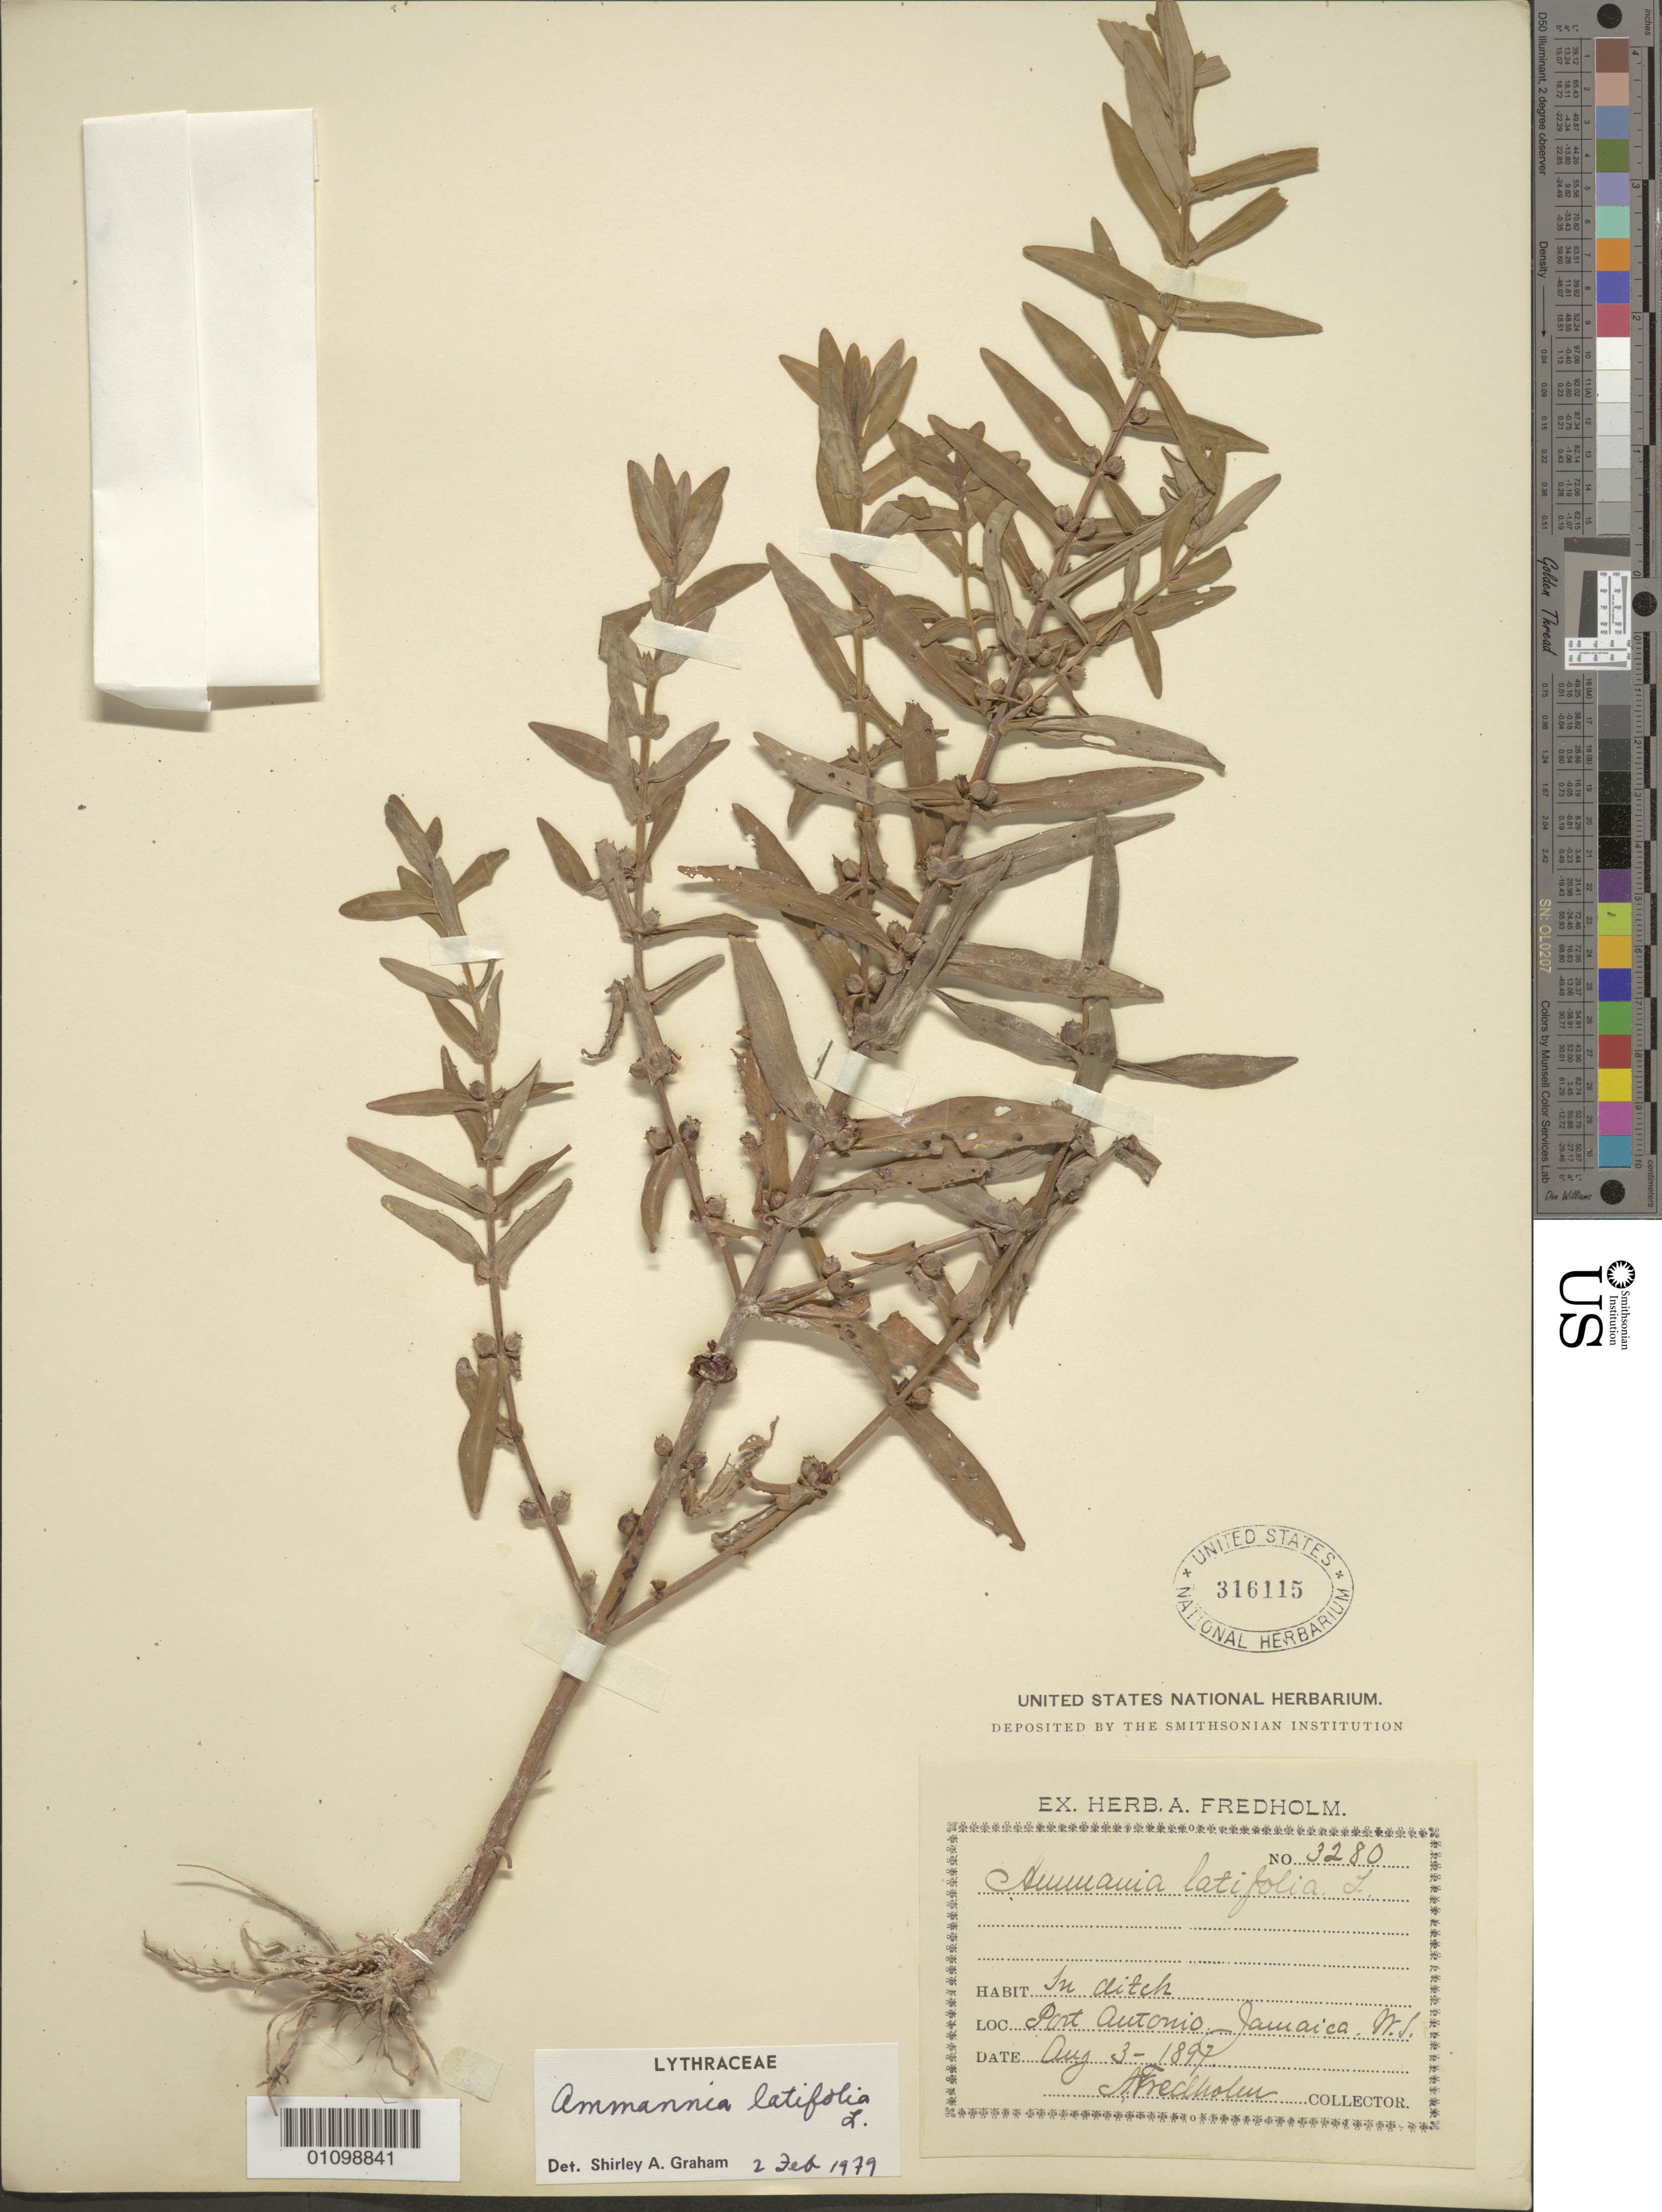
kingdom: Plantae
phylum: Tracheophyta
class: Magnoliopsida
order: Myrtales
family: Lythraceae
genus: Ammannia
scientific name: Ammannia latifolia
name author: L.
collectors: A. Fredholm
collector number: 3280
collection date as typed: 03 Aug 1897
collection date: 1897-08-03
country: Jamaica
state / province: Portland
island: Jamaica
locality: In ditch in Port Antonio.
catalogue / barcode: US 316115